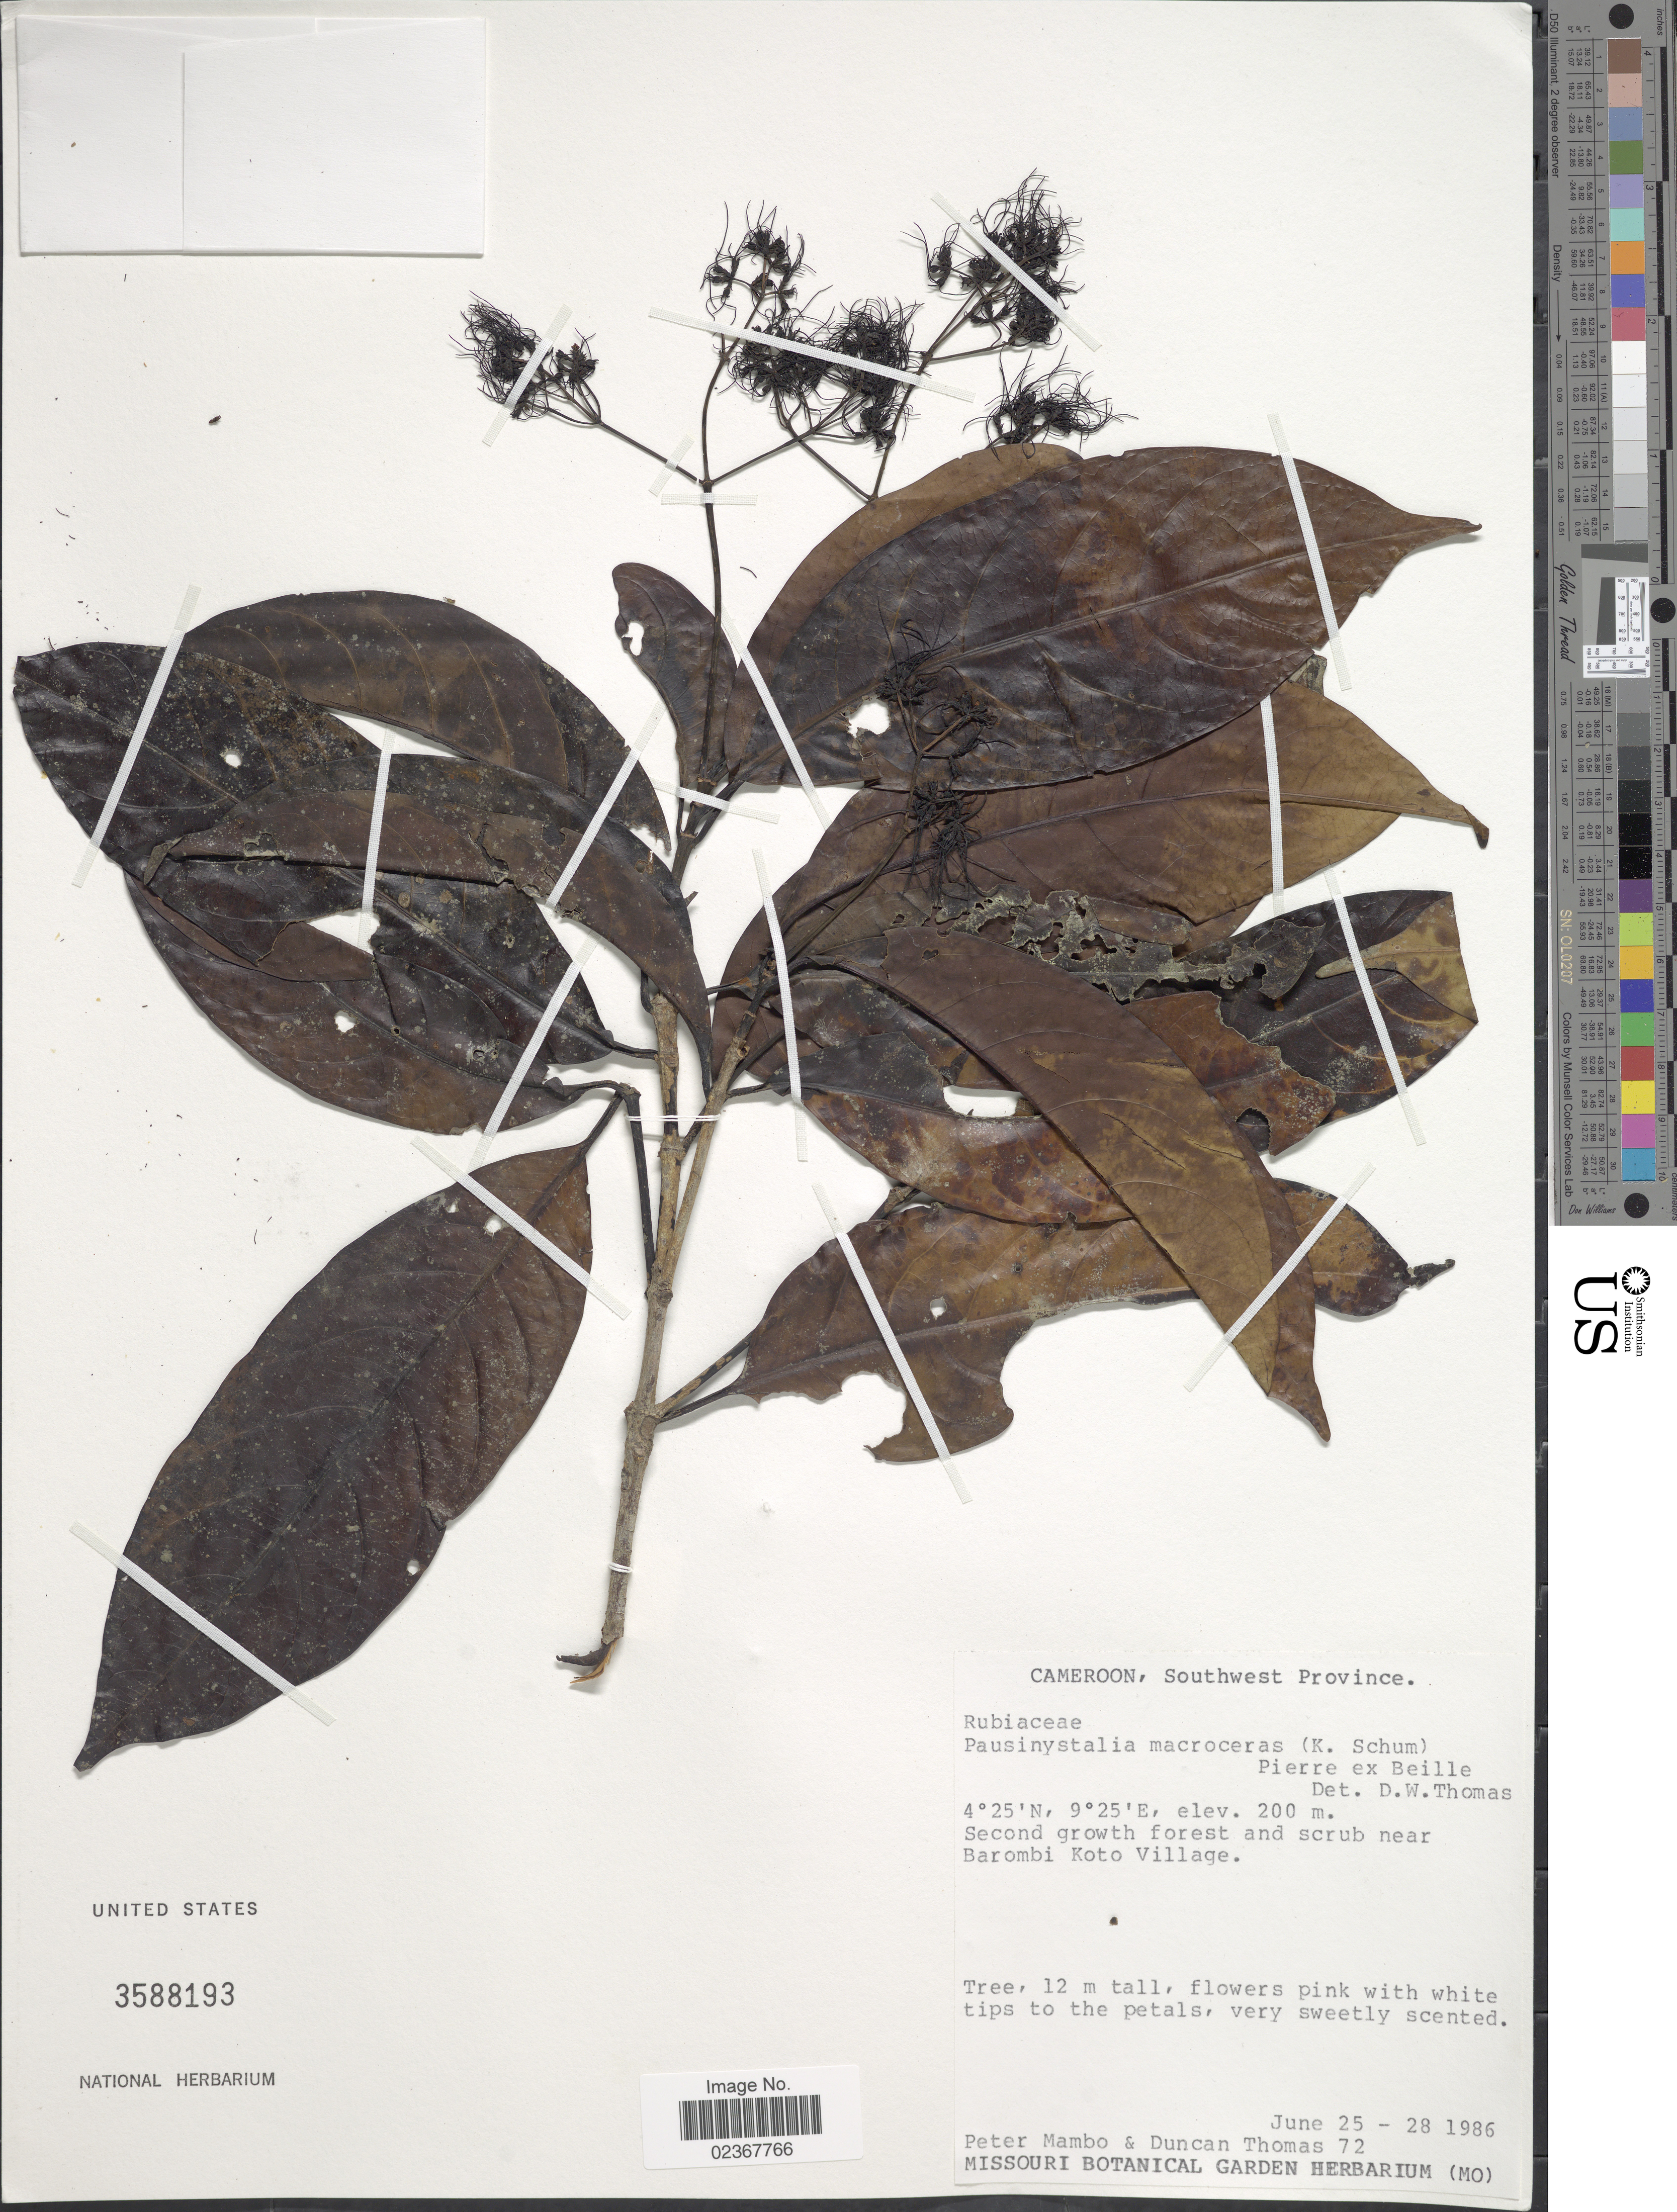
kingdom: Plantae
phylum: Tracheophyta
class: Magnoliopsida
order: Gentianales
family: Rubiaceae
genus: Pausinystalia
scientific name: Pausinystalia macroceras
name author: (K. Schum.) Pierre ex Beille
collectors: P. Mambo & D. W. Thomas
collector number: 72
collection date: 1986-06-25/1986-06-28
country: Cameroon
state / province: Sud-Ouest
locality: Southwest Province. Near Barombi Koto Village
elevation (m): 200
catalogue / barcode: US 3588193